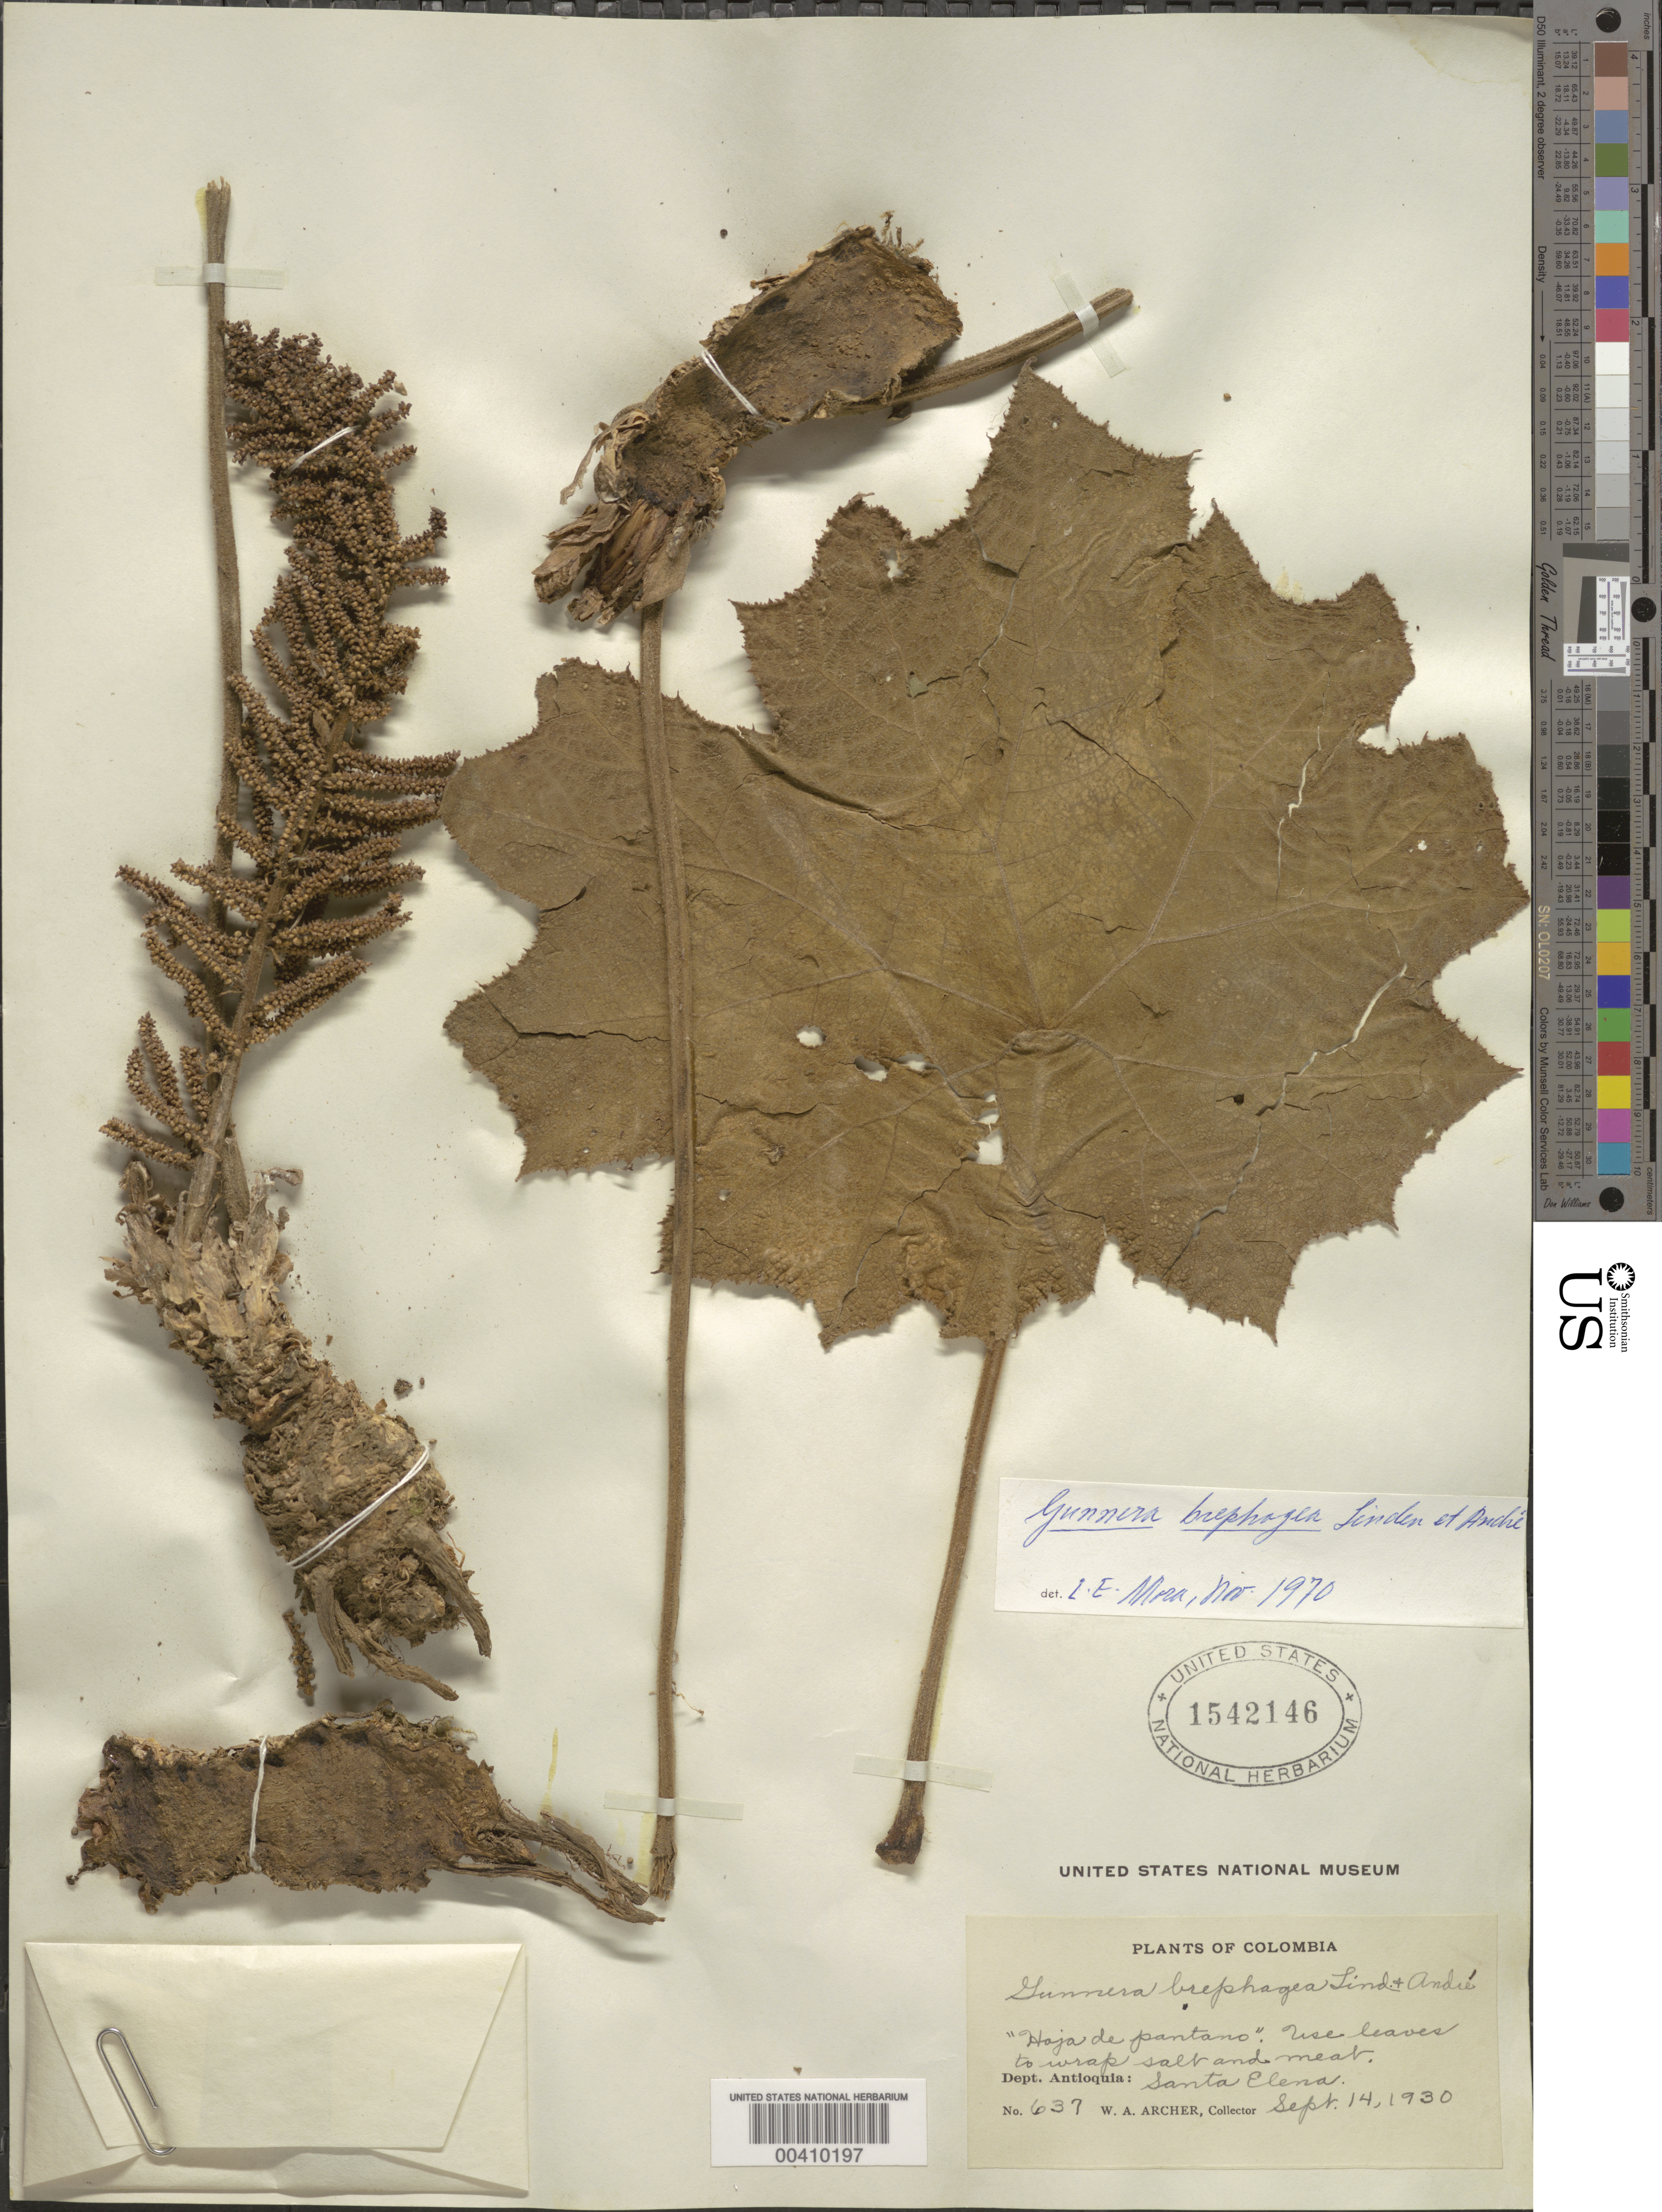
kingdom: Plantae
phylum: Tracheophyta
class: Magnoliopsida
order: Gunnerales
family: Gunneraceae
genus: Gunnera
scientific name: Gunnera brephogea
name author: B.L. Linden & André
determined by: Mora-Osejo, L. E.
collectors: W. A. Archer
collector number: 637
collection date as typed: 14 Sep 1930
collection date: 1930-09-14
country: Colombia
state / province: Antioquia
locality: Santa Elena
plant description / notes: Common name: Hoja de pantano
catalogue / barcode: US 1542146